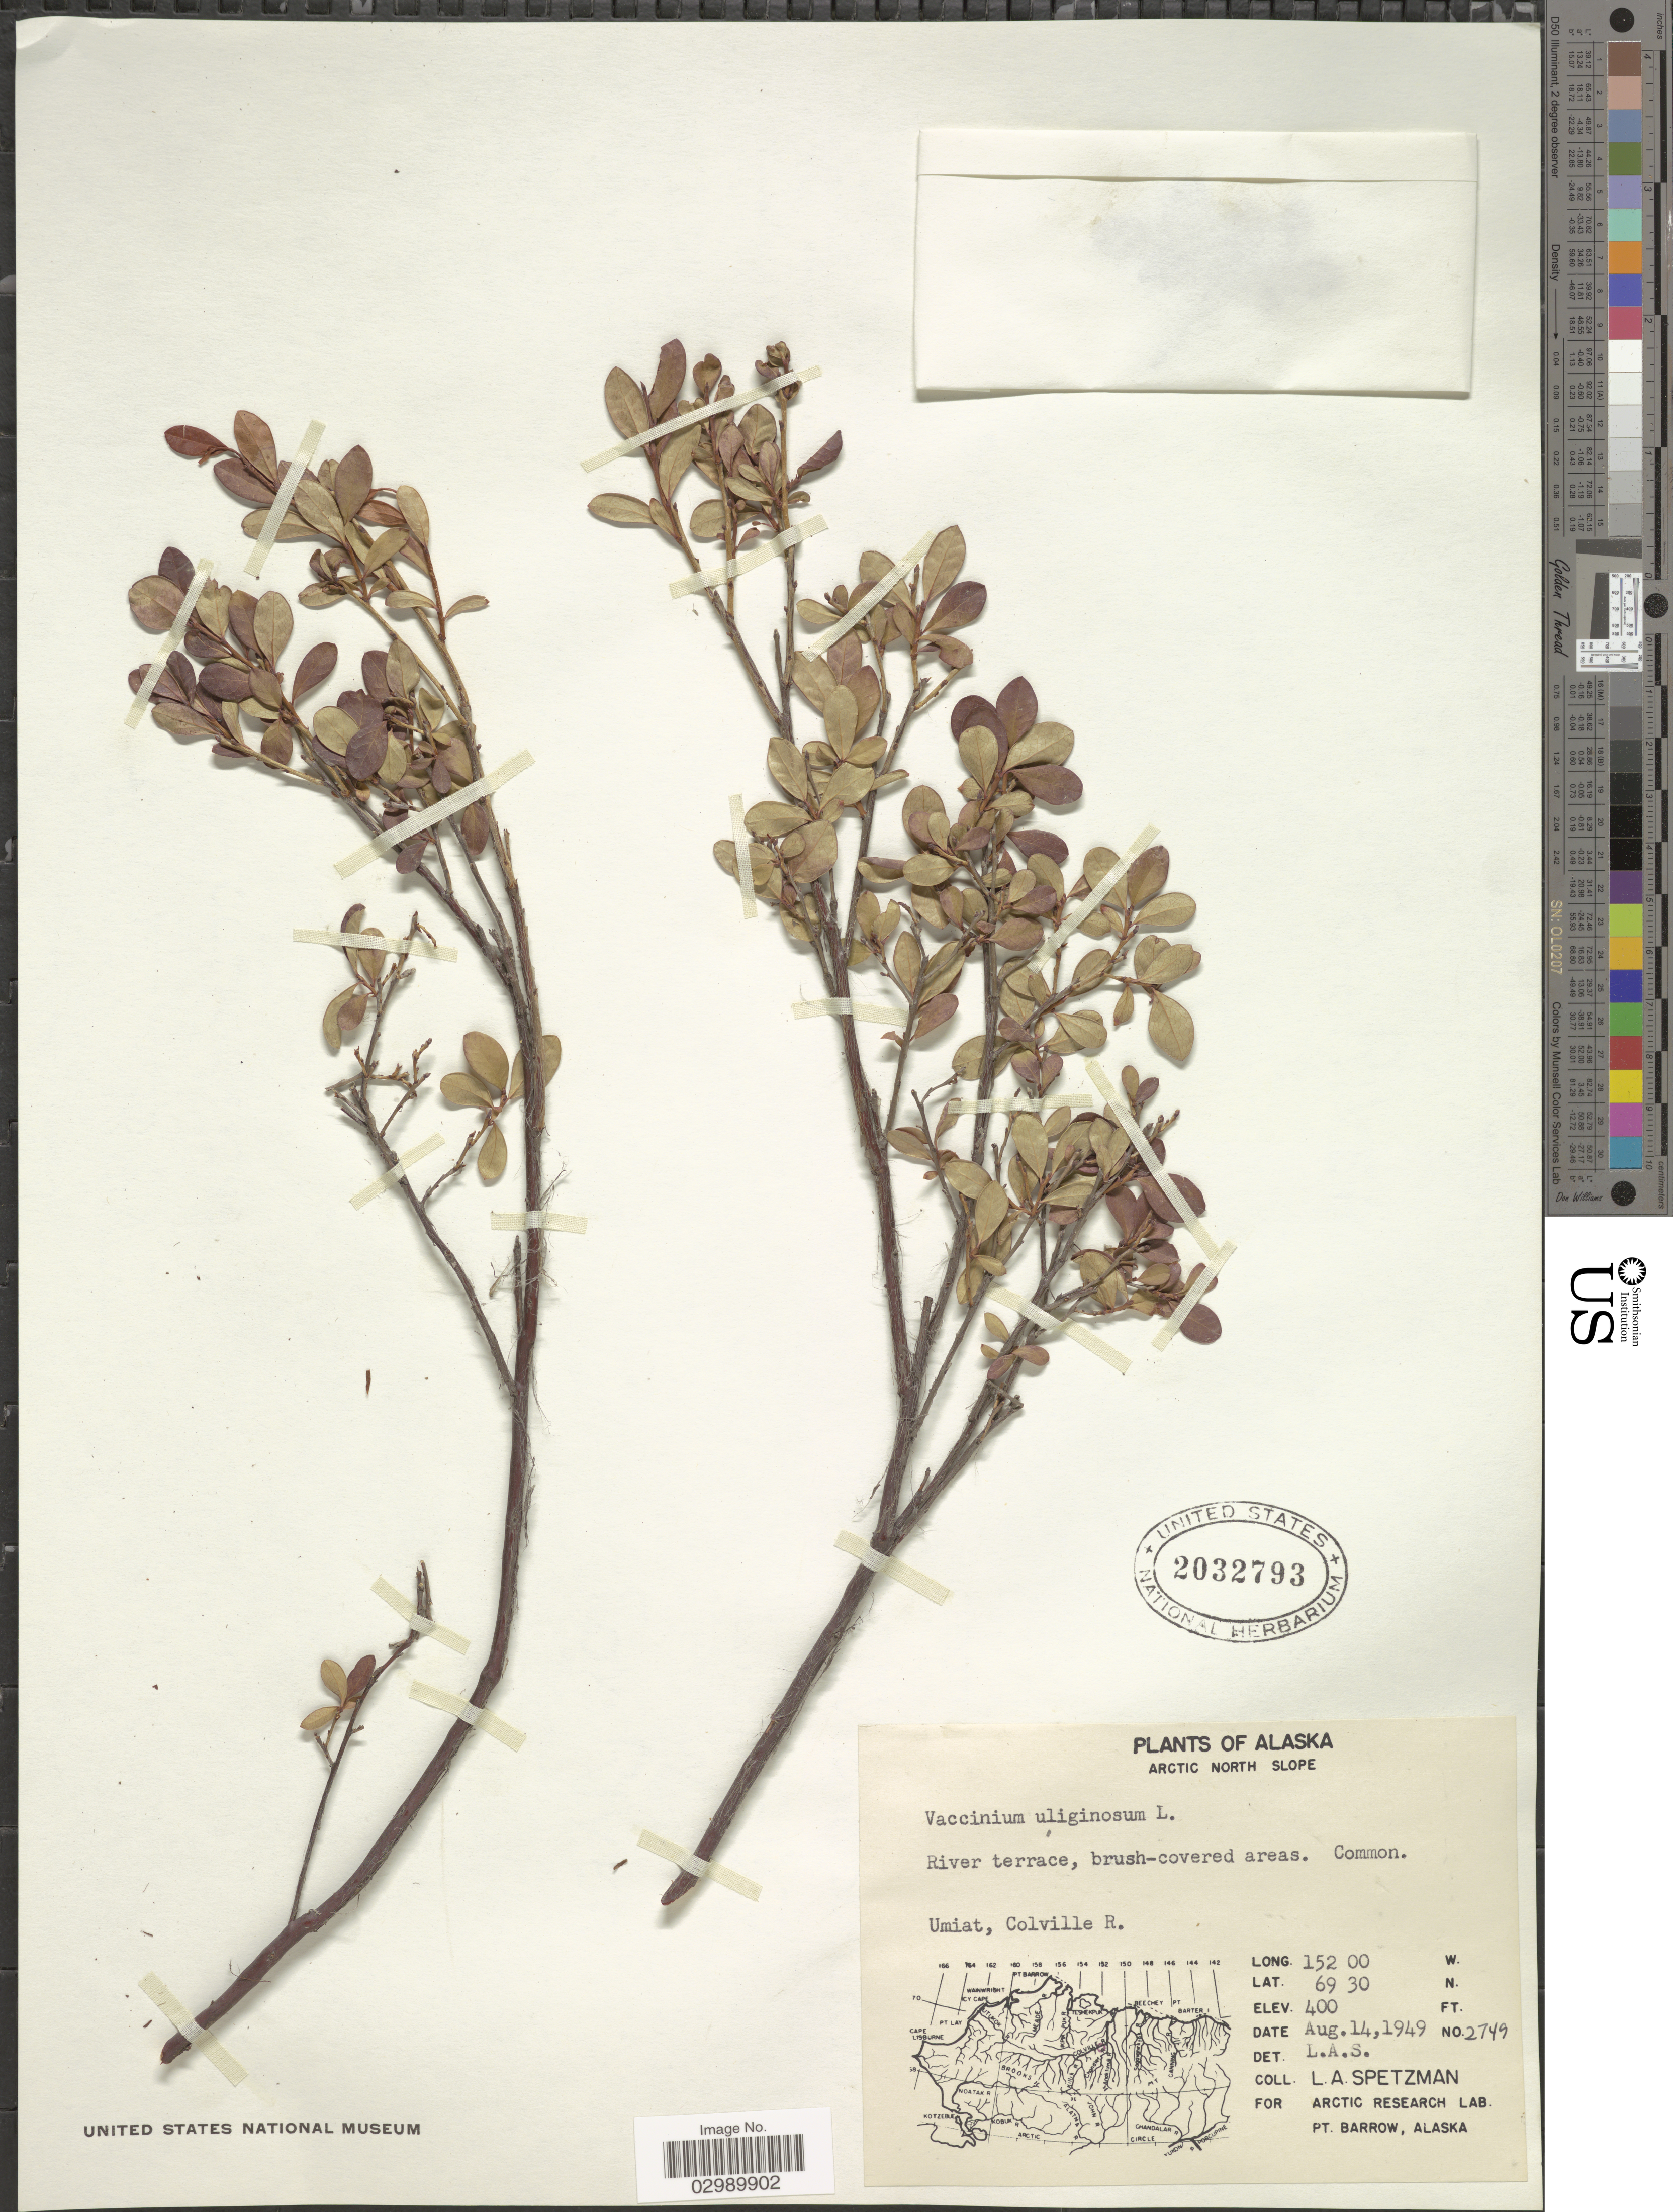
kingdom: Plantae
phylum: Tracheophyta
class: Magnoliopsida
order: Ericales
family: Ericaceae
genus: Vaccinium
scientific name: Vaccinium uliginosum var. alpinum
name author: Bigelow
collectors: L. Spetzman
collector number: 2749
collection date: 1949-08-14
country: United States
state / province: Alaska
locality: Arctic North Slope, Umiat, Colville R.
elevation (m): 122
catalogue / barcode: US 2032793